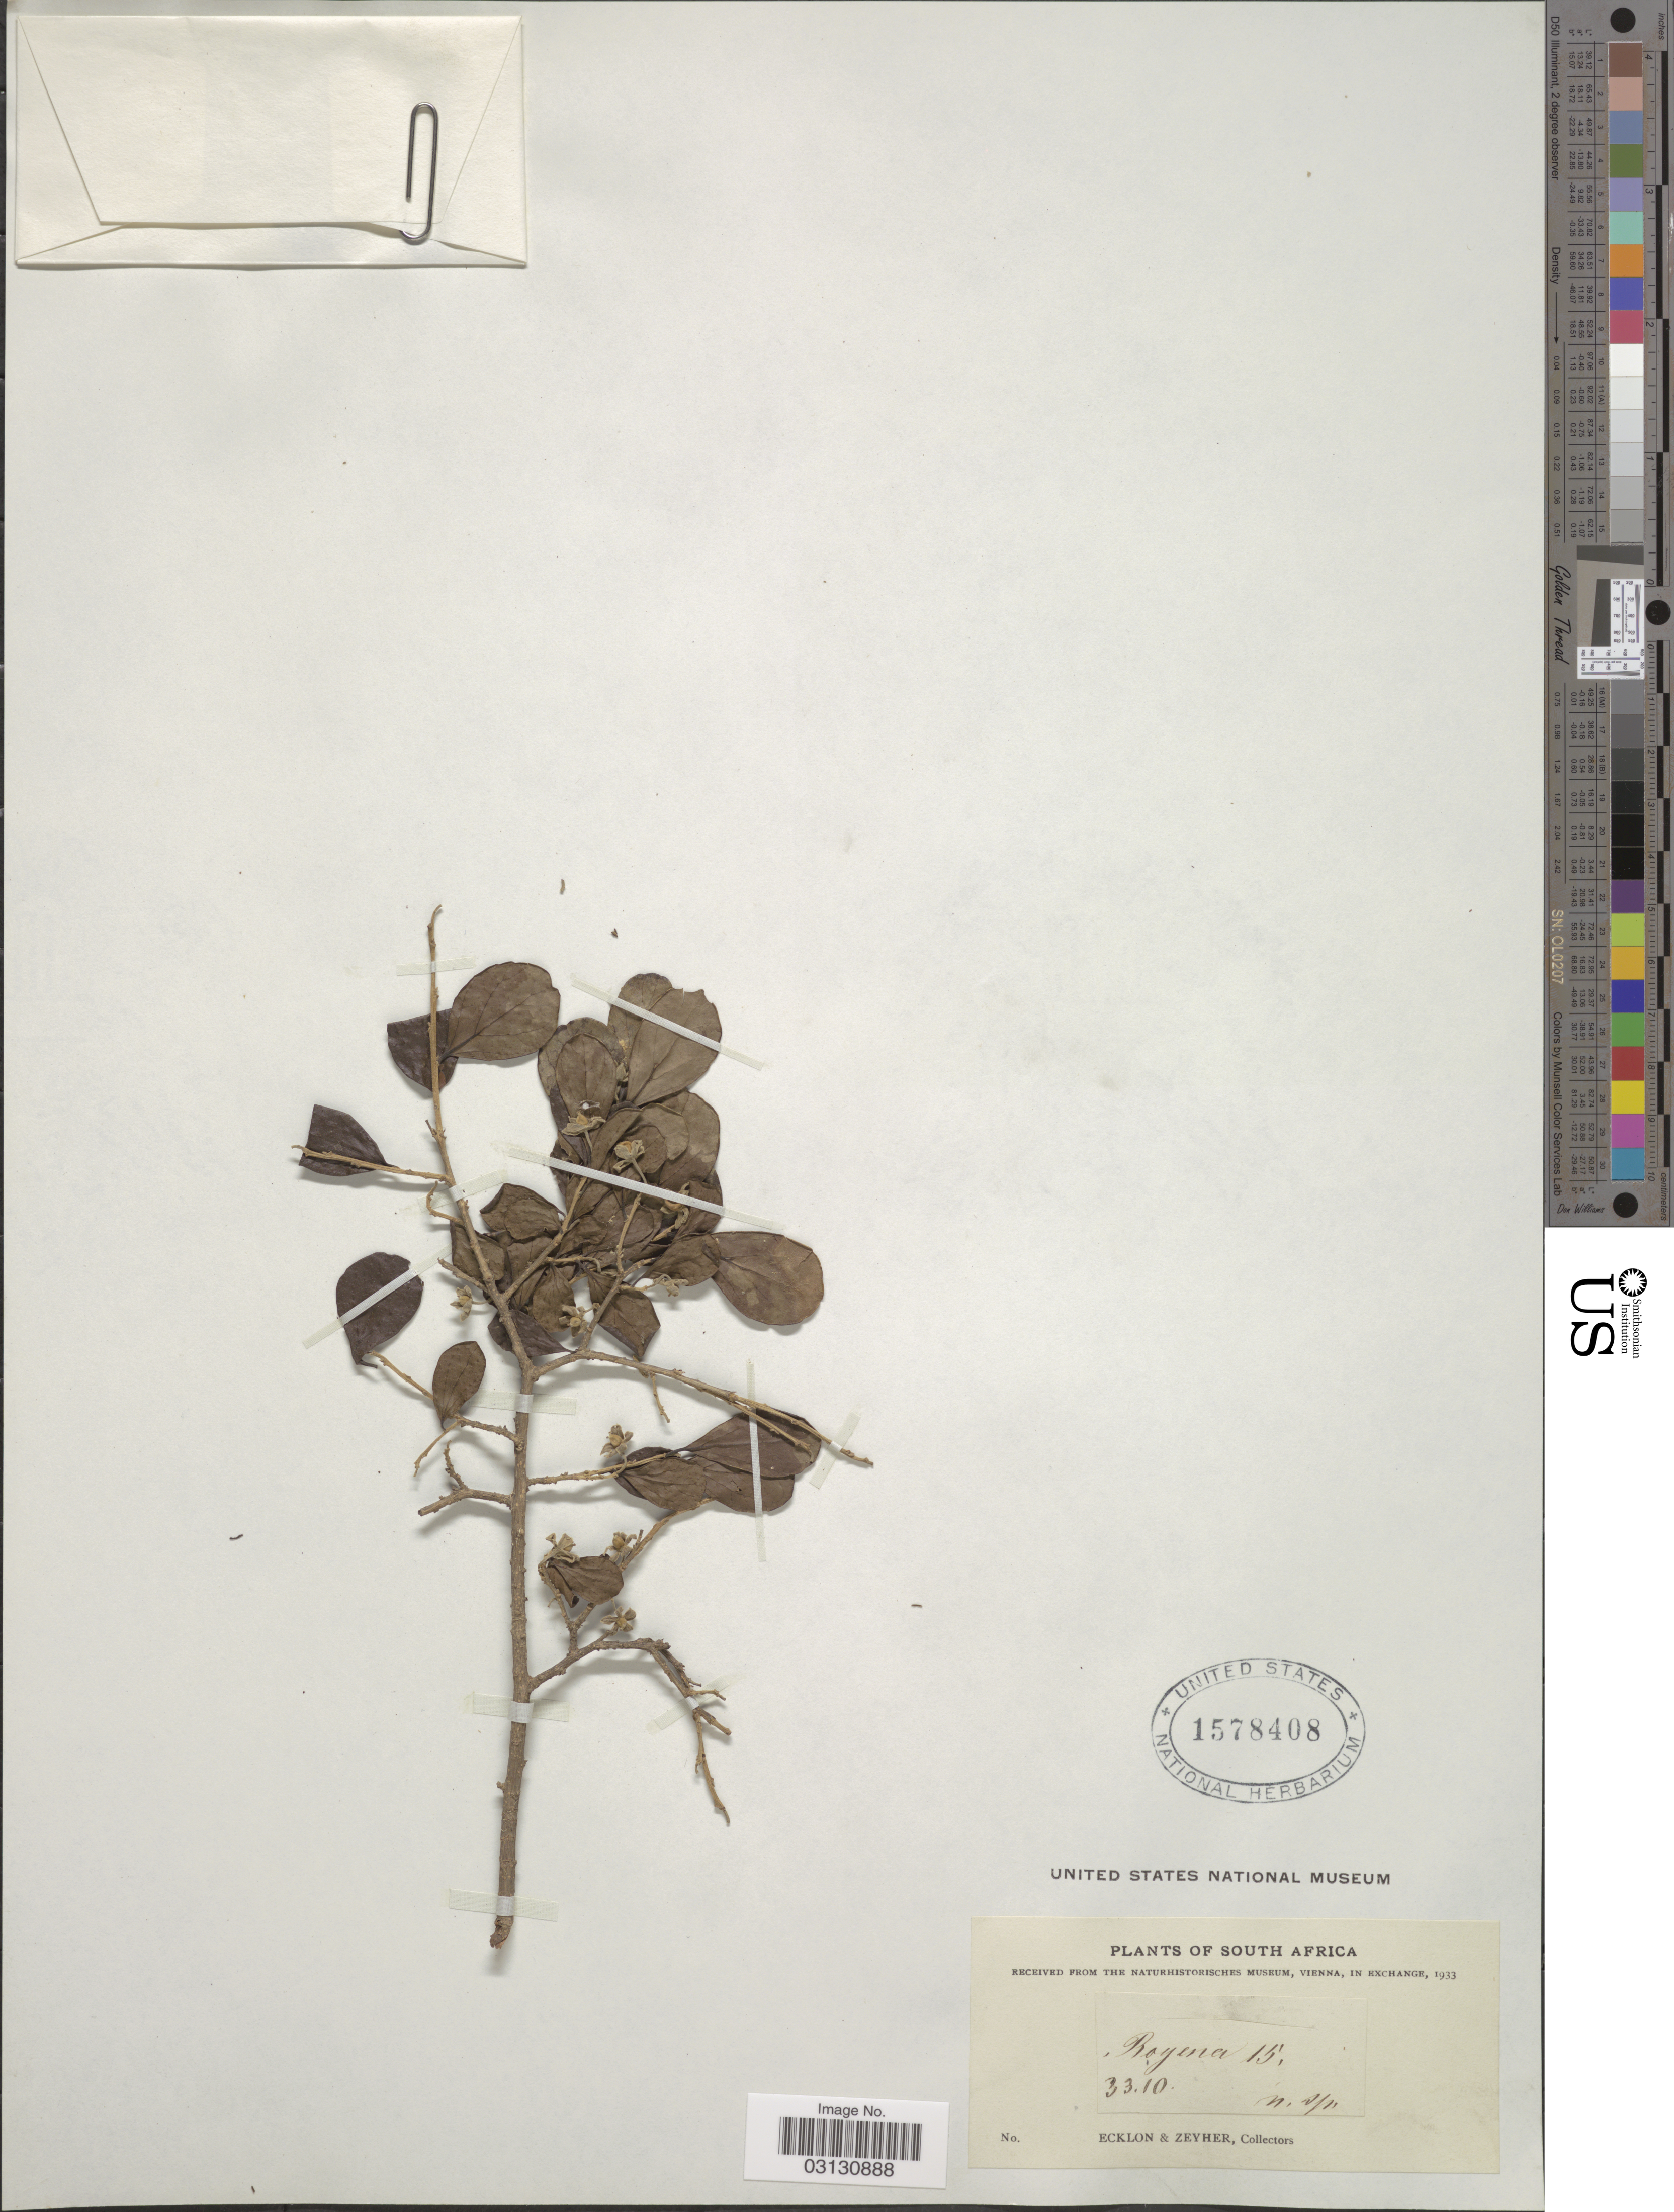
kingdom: Plantae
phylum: Tracheophyta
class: Magnoliopsida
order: Ericales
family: Ebenaceae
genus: Royena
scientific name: Royena sp.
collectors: -. Ecklon & -. Zeyher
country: South Africa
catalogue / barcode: US 1578408